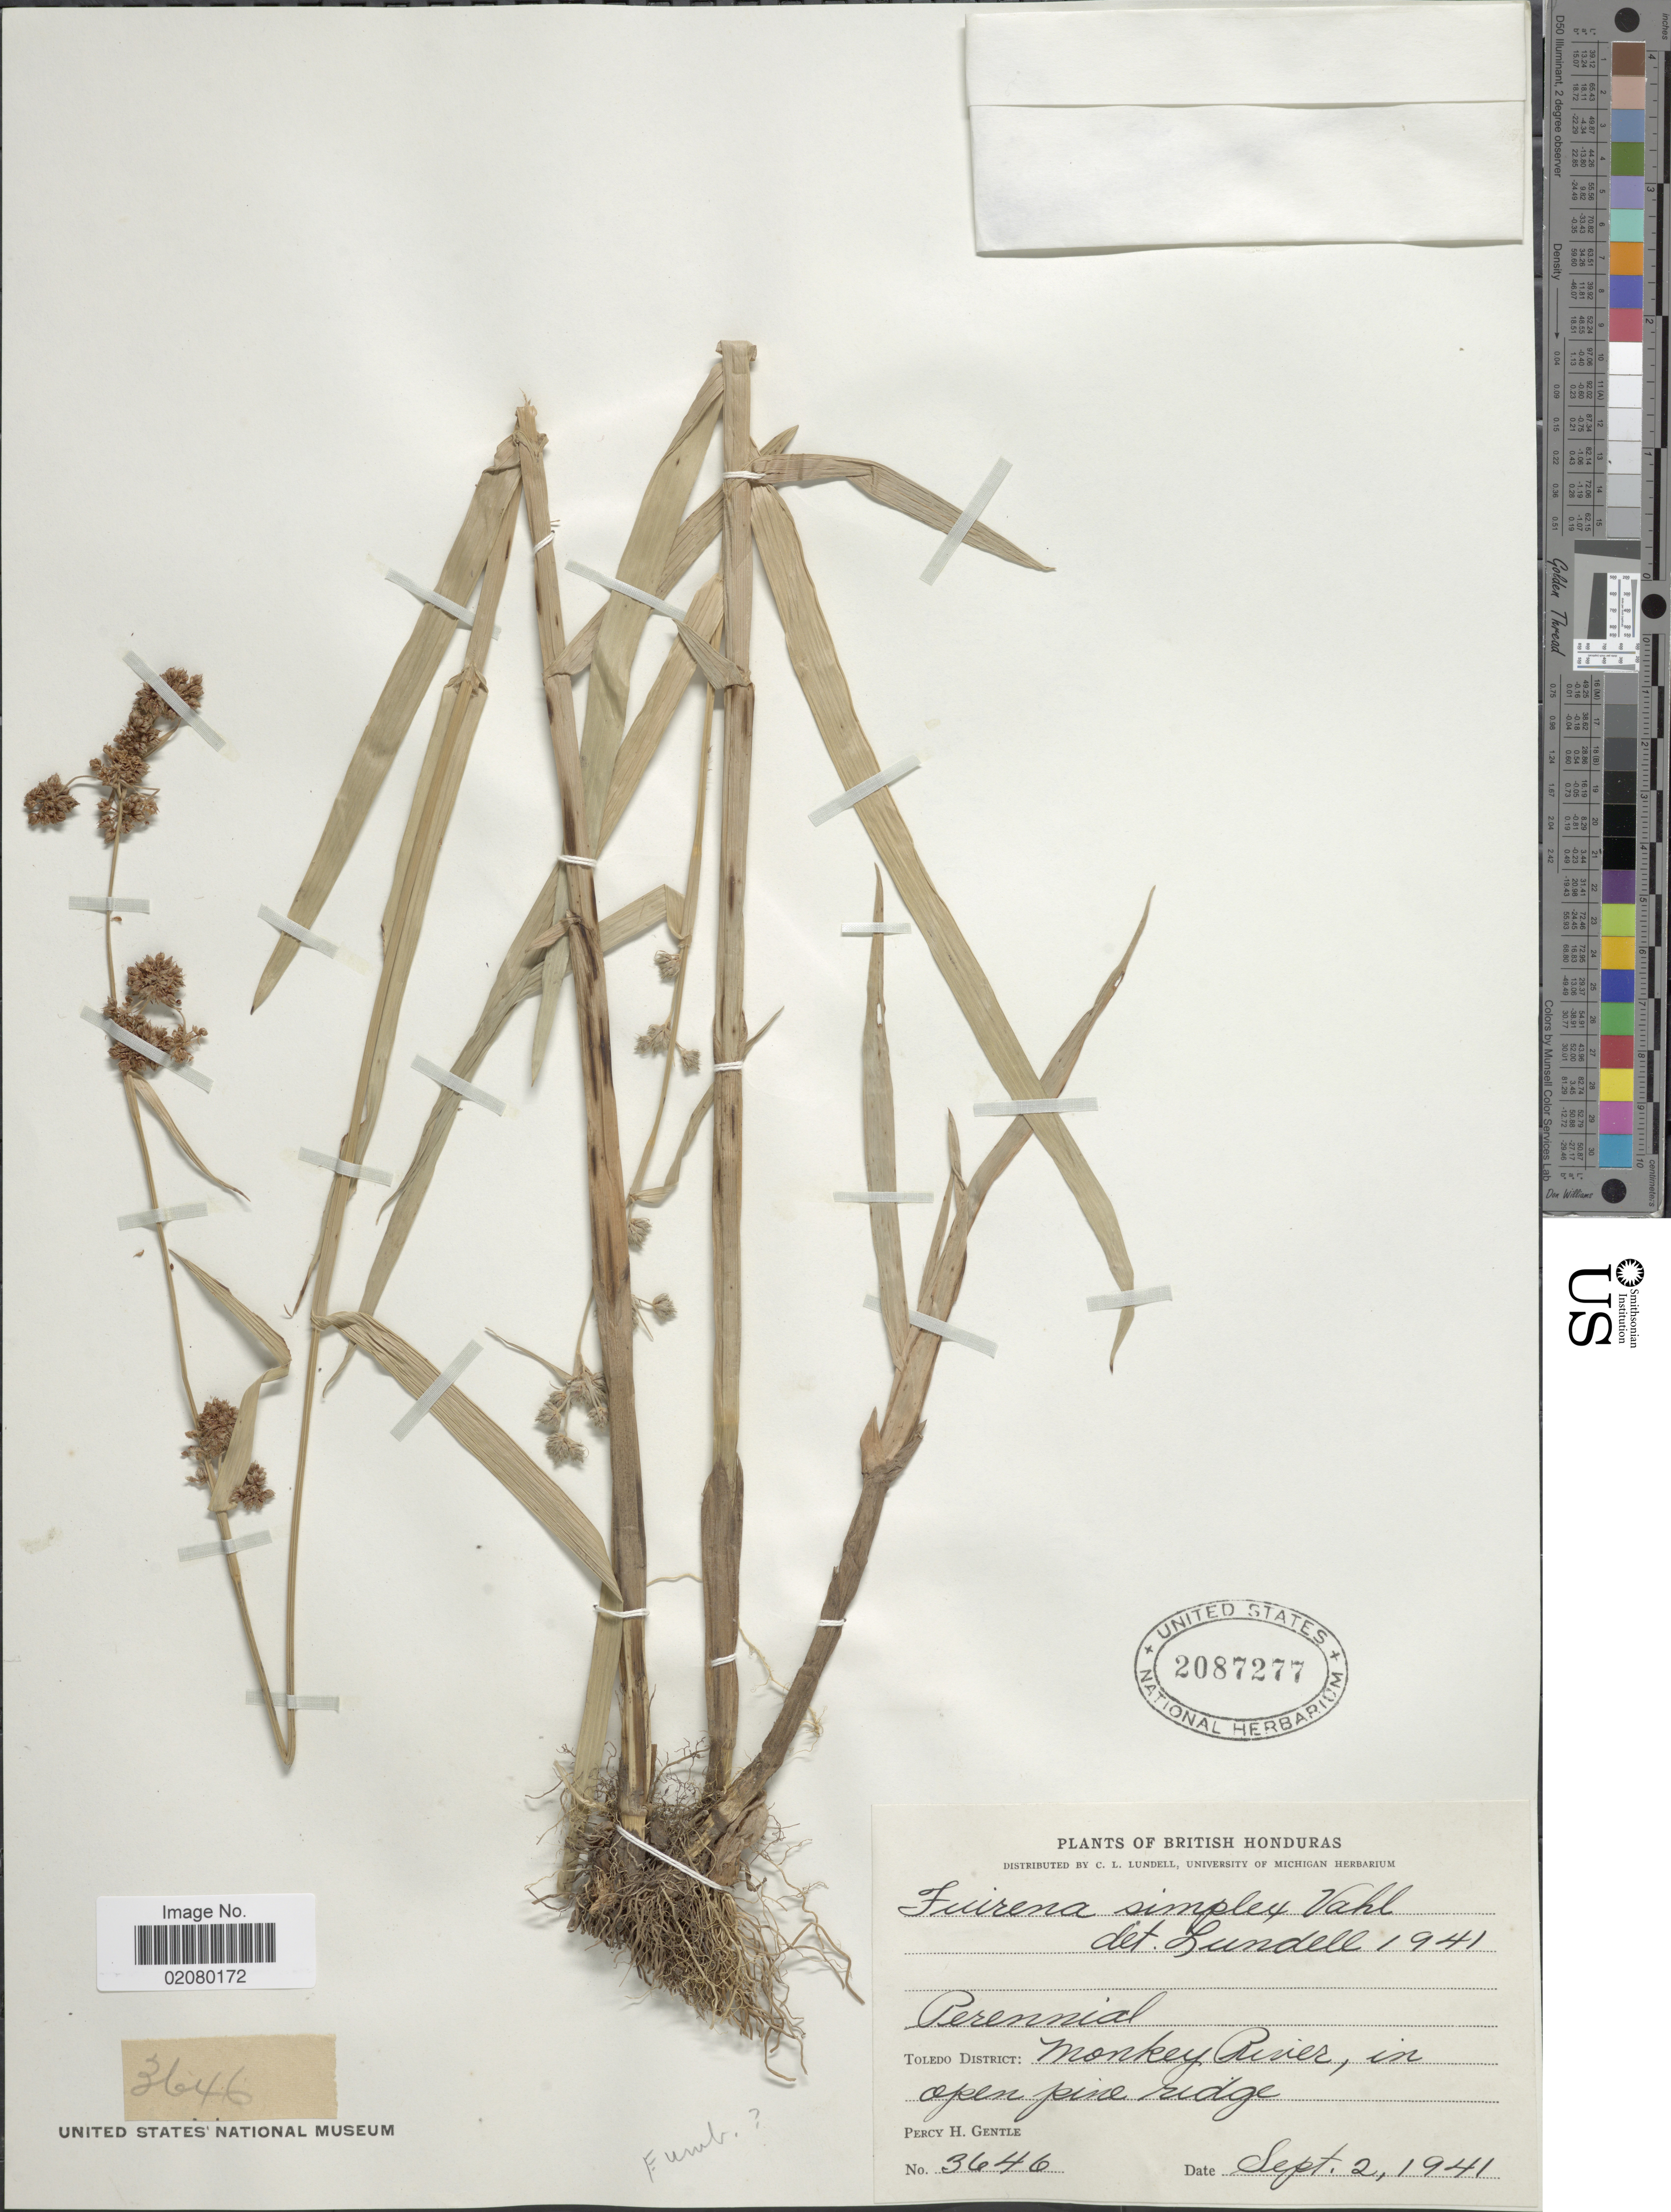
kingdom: Plantae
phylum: Tracheophyta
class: Liliopsida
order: Poales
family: Cyperaceae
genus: Fuirena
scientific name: Fuirena umbellata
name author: Rottb.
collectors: P. H. Gentle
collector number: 3646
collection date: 1941-09-02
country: Belize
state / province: Toledo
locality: British Homduras, Monkey Rivier, in open pine ridge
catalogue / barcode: US 2087277